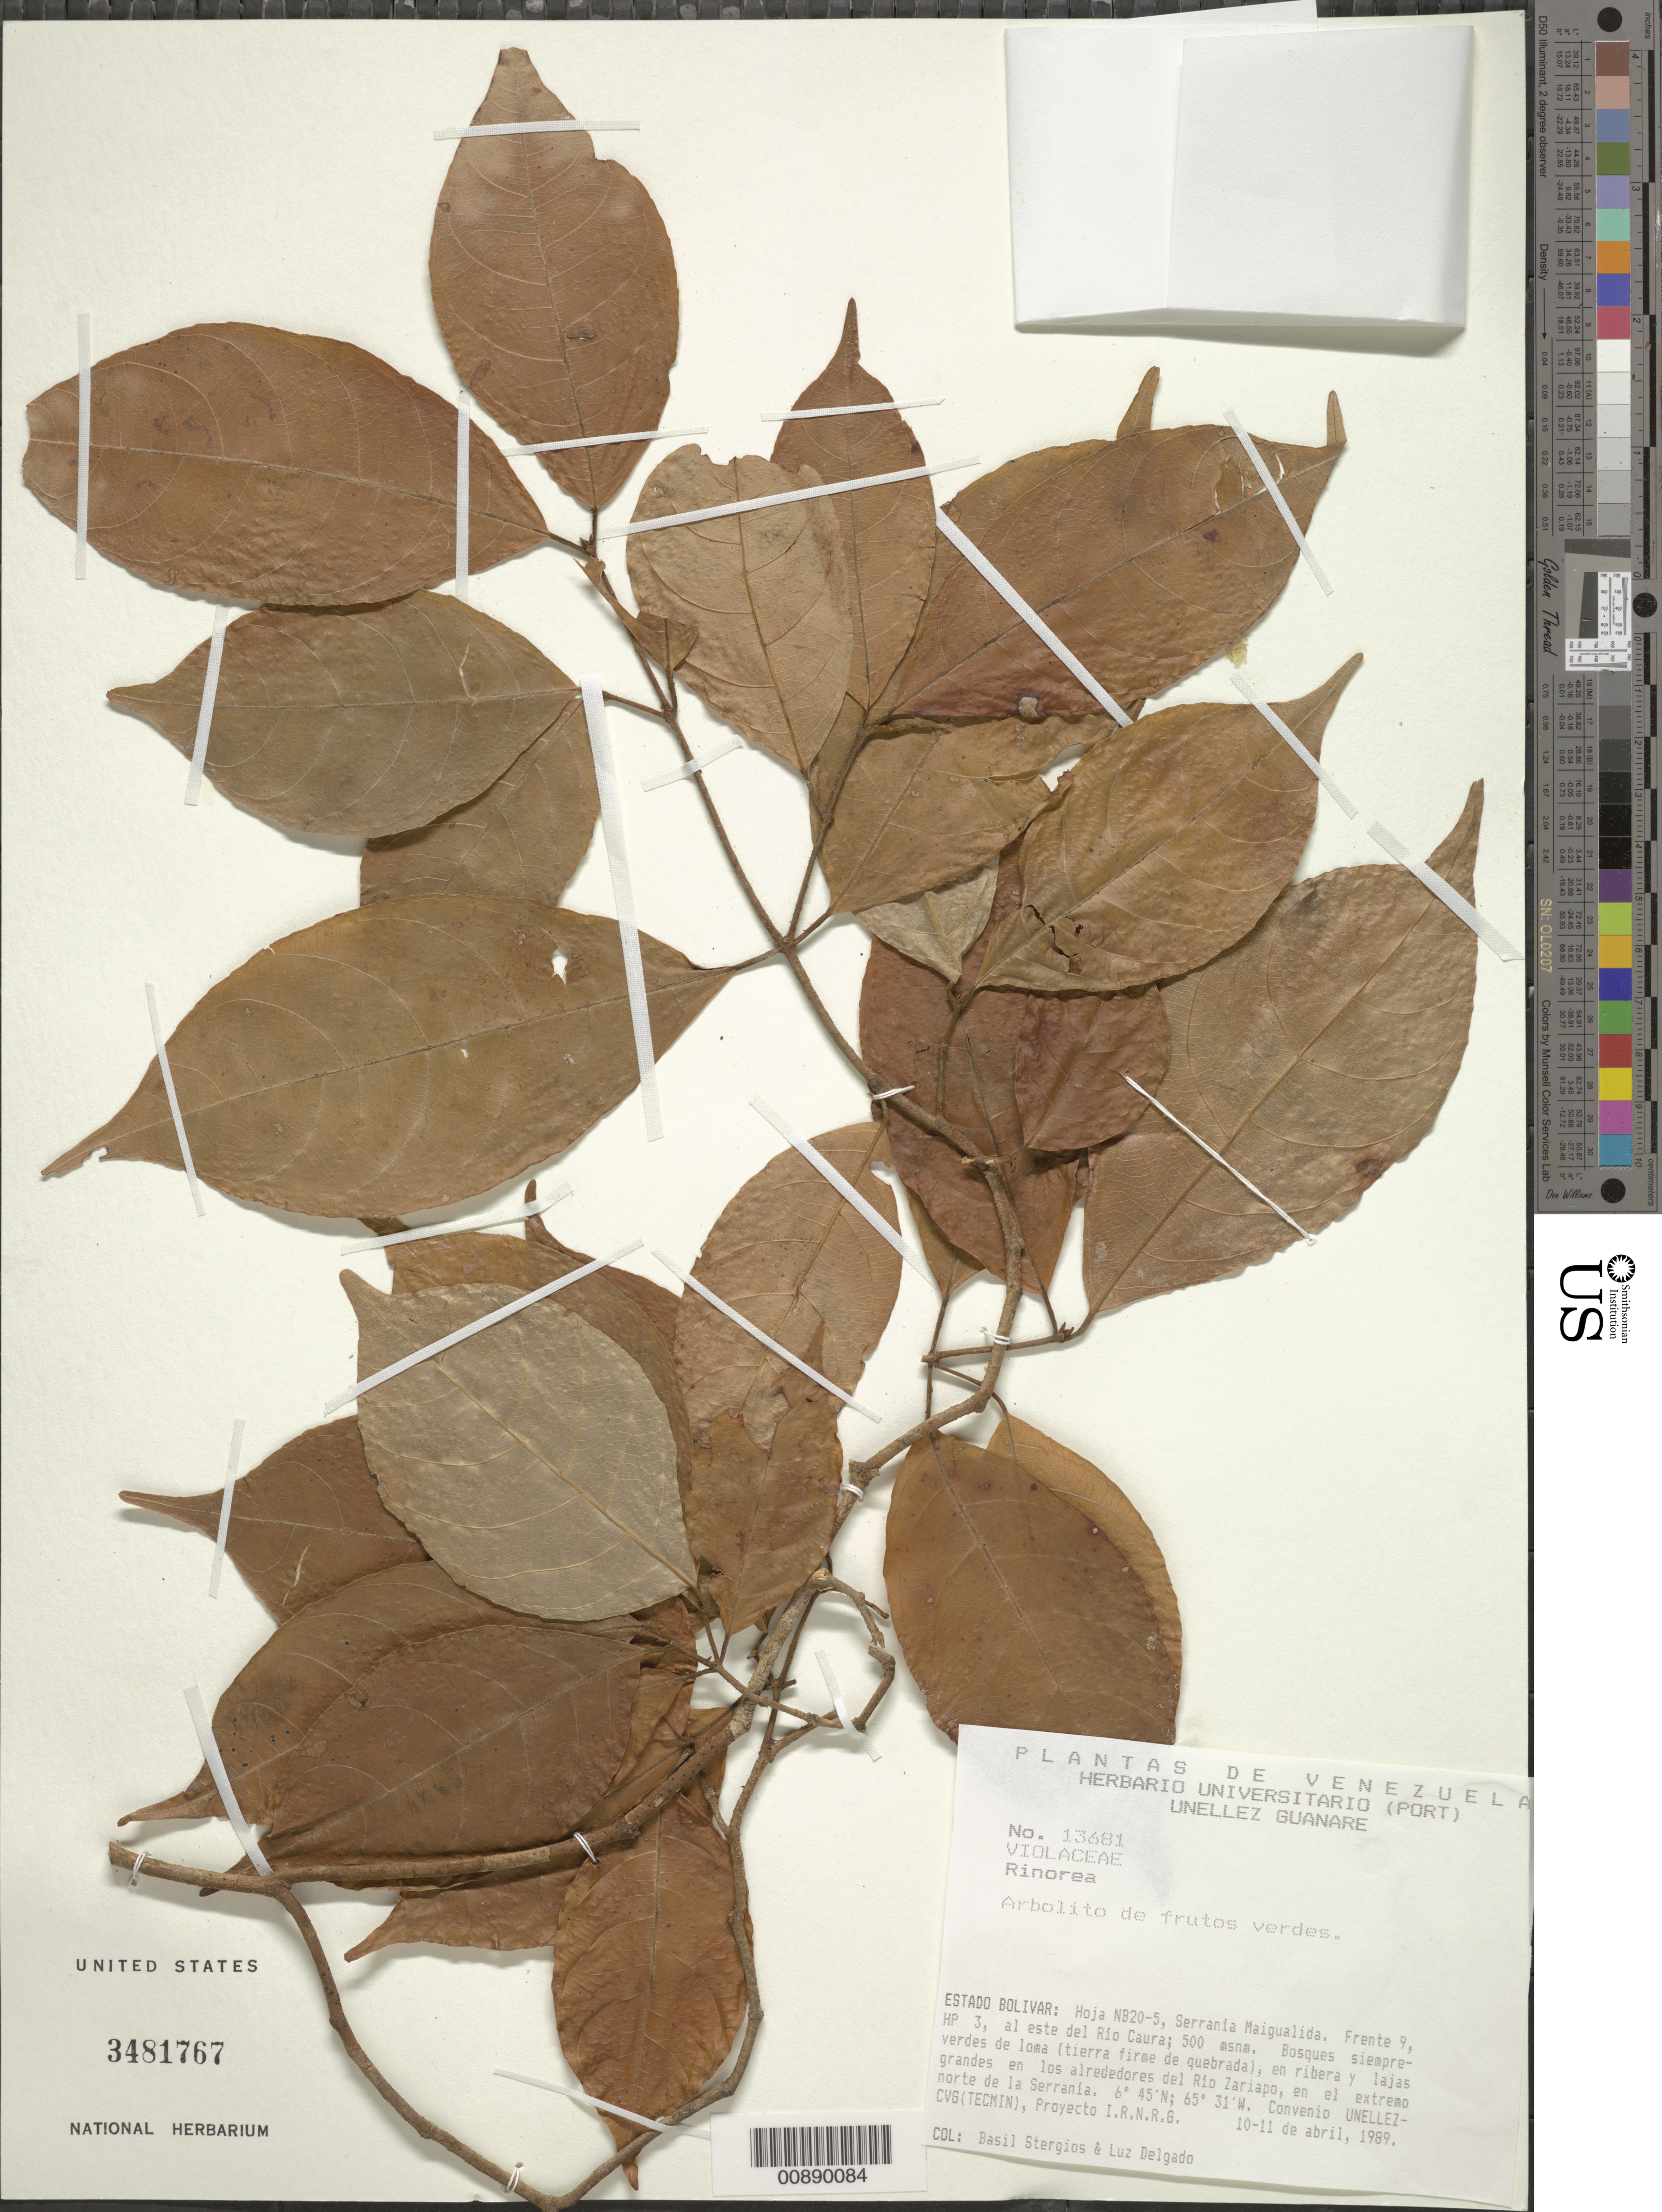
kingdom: Plantae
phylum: Tracheophyta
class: Magnoliopsida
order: Malpighiales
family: Violaceae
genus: Rinorea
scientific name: Rinorea pubiflora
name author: (Benth.) Sprague & Sandwith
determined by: Hoyos-Gomez, S. E.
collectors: B. G. Stergios & L. Delgado V.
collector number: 13681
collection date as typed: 10-Apr-89 to 11-Apr-89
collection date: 1989-04-10/1989-04-11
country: Venezuela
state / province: Bolívar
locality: Serrania Maigualida, E del río Caura, alrededores del río Zariapo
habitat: Bosques siempre-verdes de loma (tierra firme de quebrade), en ribera y lajas grandes en los alrededores del río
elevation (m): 500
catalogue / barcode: US 3481767